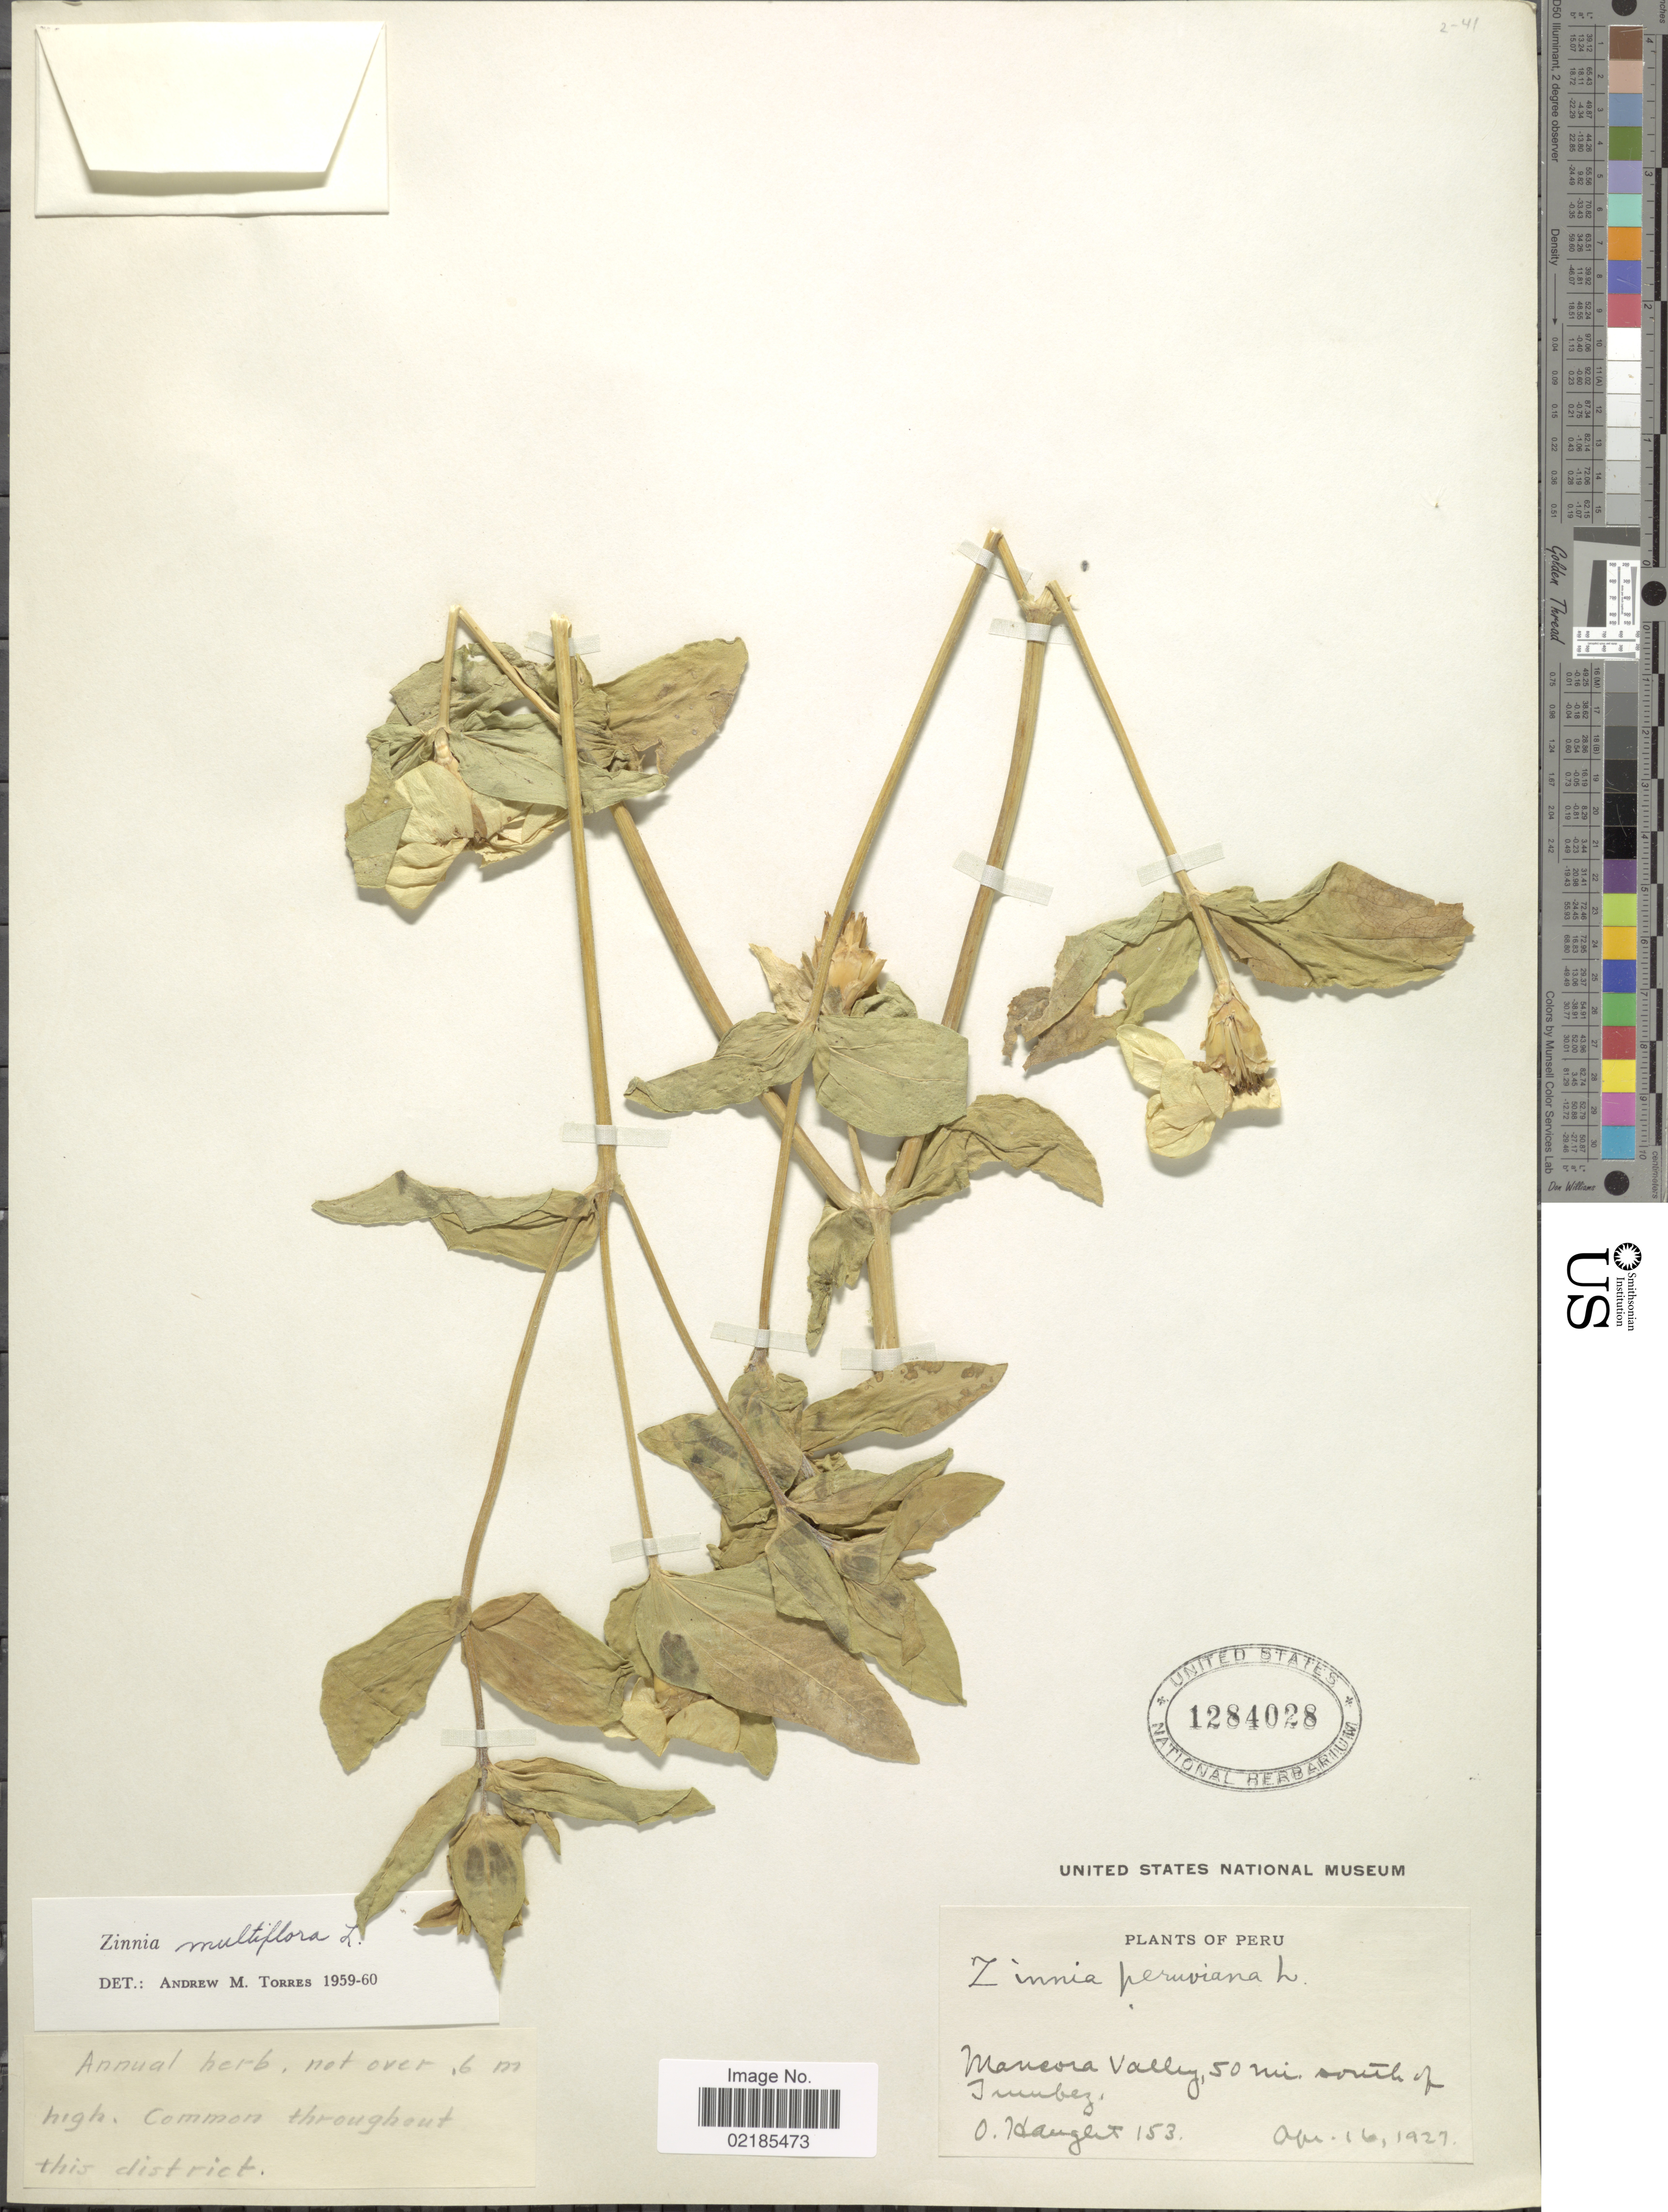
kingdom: Plantae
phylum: Tracheophyta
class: Magnoliopsida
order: Asterales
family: Asteraceae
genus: Zinnia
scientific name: Zinnia multiflora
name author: L.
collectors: O. Haught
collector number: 153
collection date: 1927-04-16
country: Peru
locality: Mancora Valley, 50 mi. south of Tumbez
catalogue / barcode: US 1284028